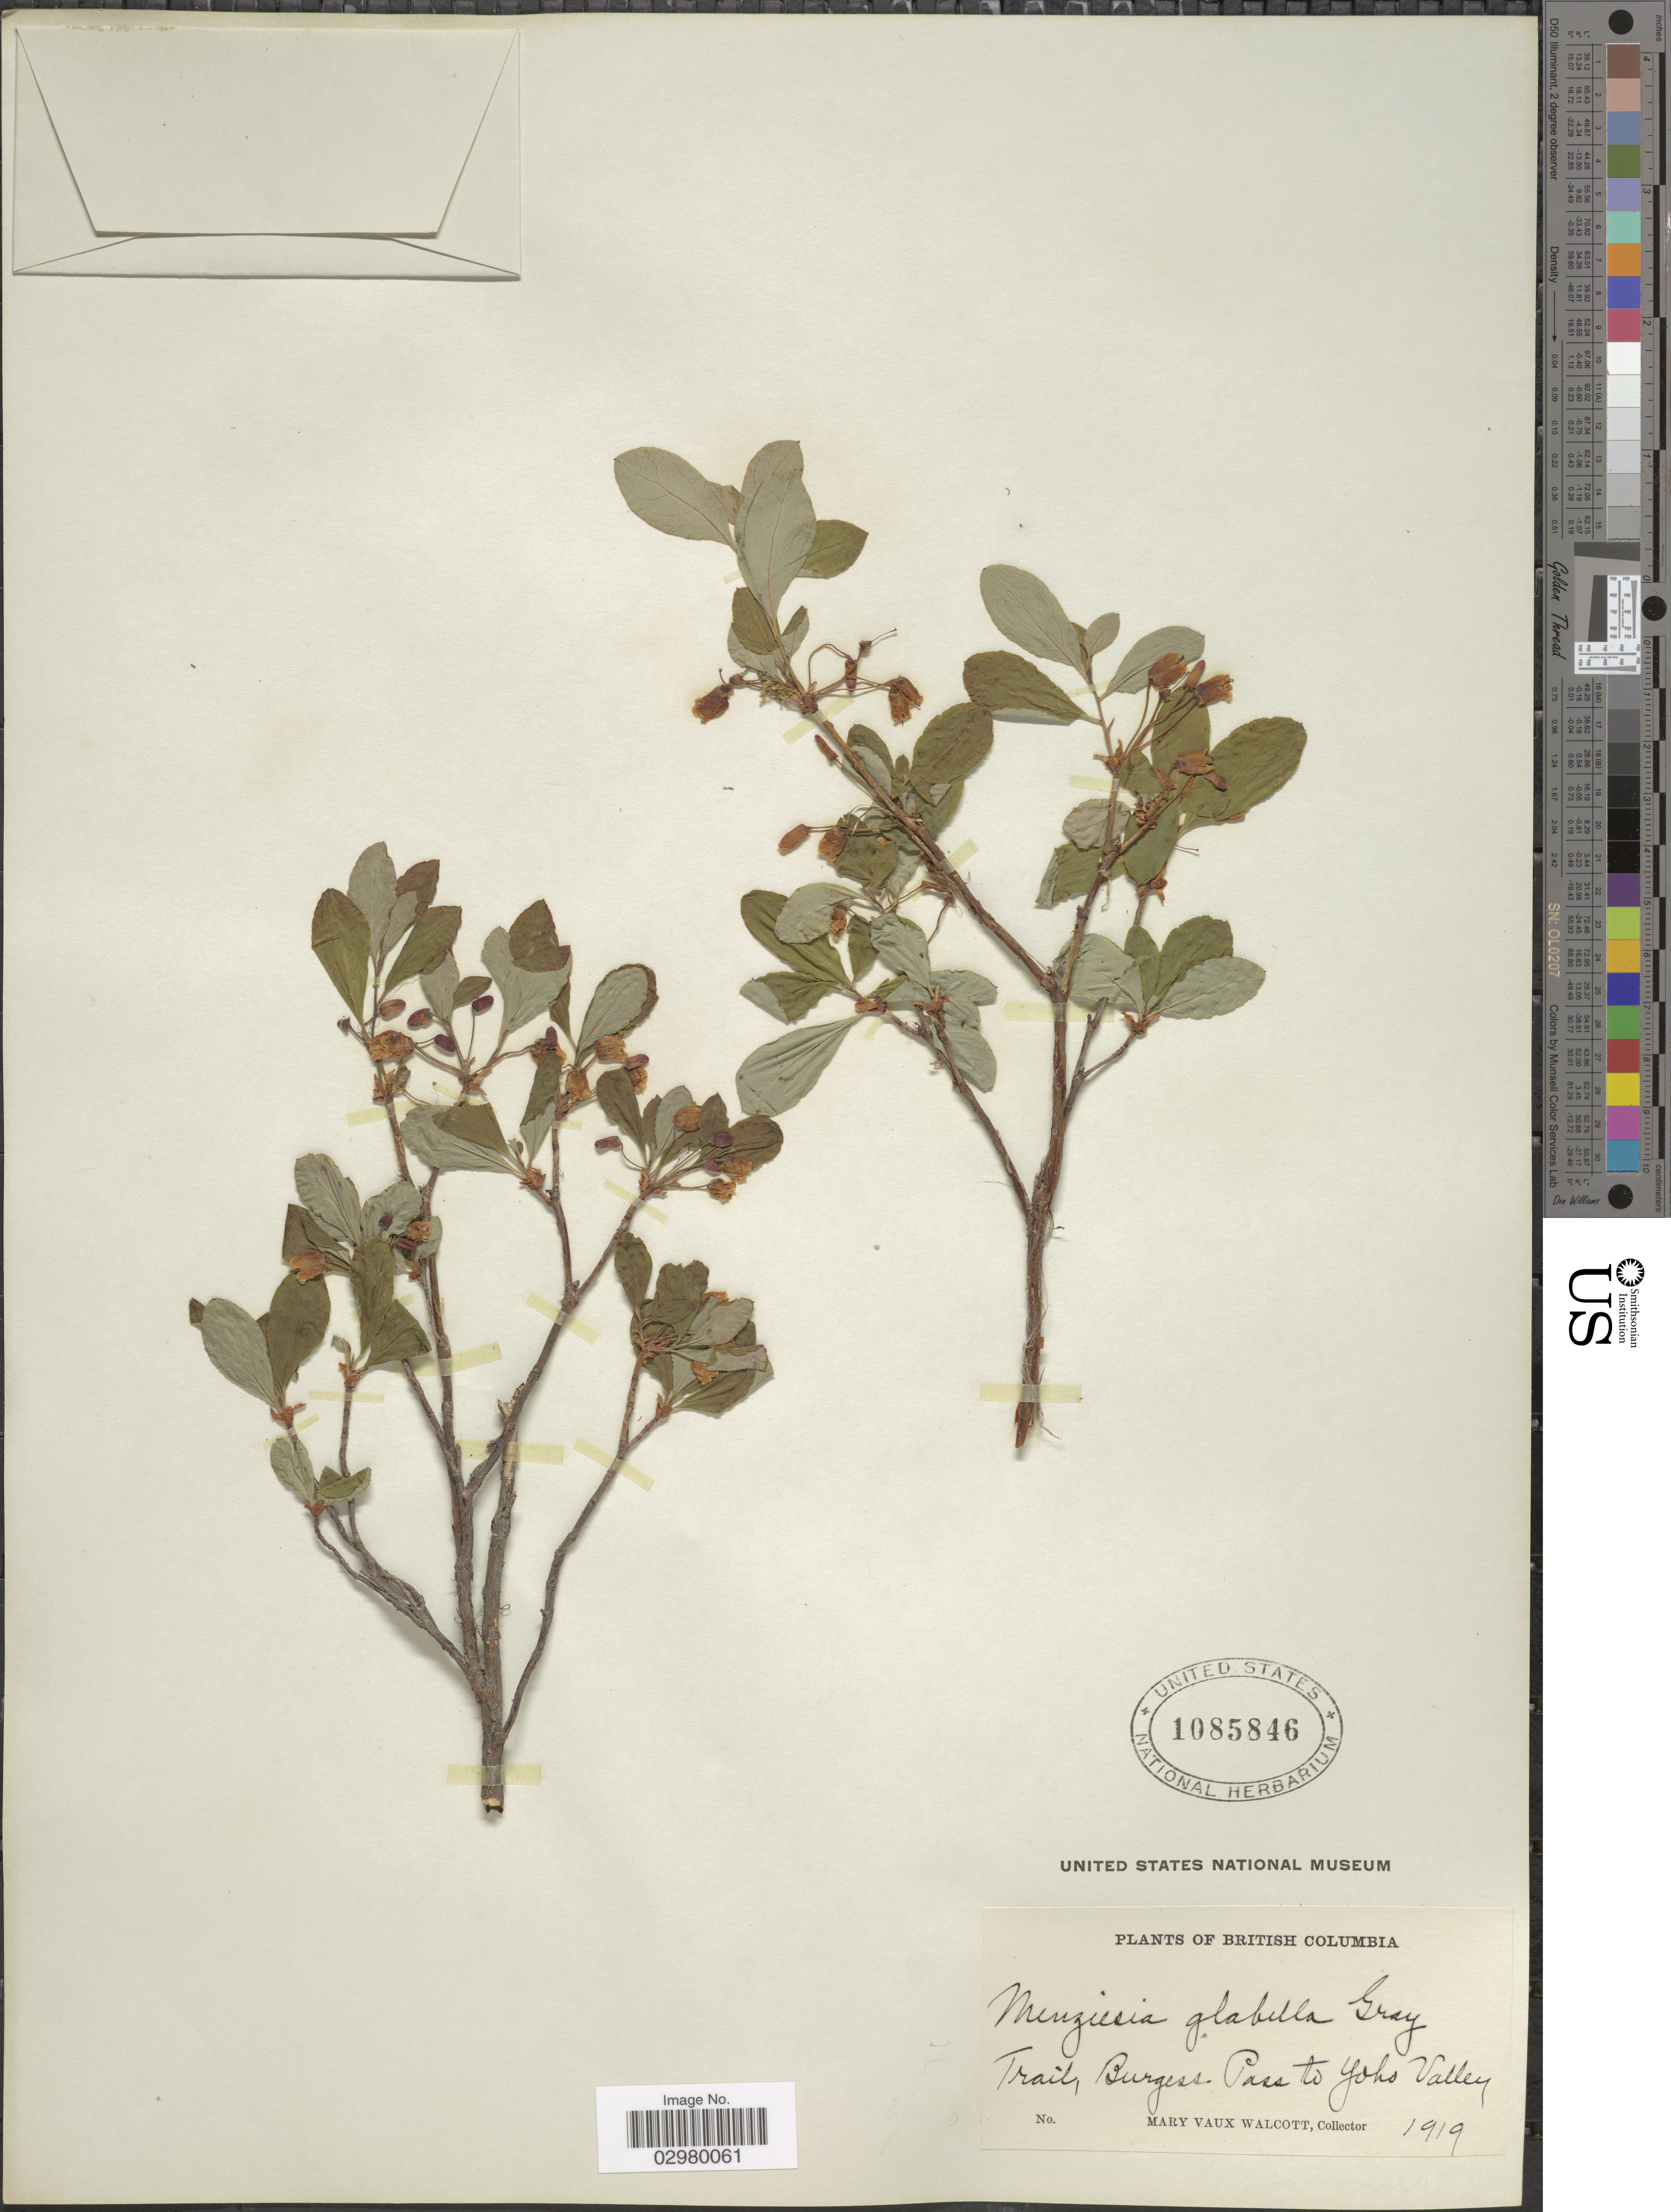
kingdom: Plantae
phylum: Tracheophyta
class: Magnoliopsida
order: Ericales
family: Ericaceae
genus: Menziesia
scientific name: Menziesia ferruginea subsp. glabella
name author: (A. Gray) Calder & Roy L. Taylor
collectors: M. Walcott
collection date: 1919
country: Canada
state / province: British Columbia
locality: Trail, Burgess Pass to Yoho Valley.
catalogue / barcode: US 1085846